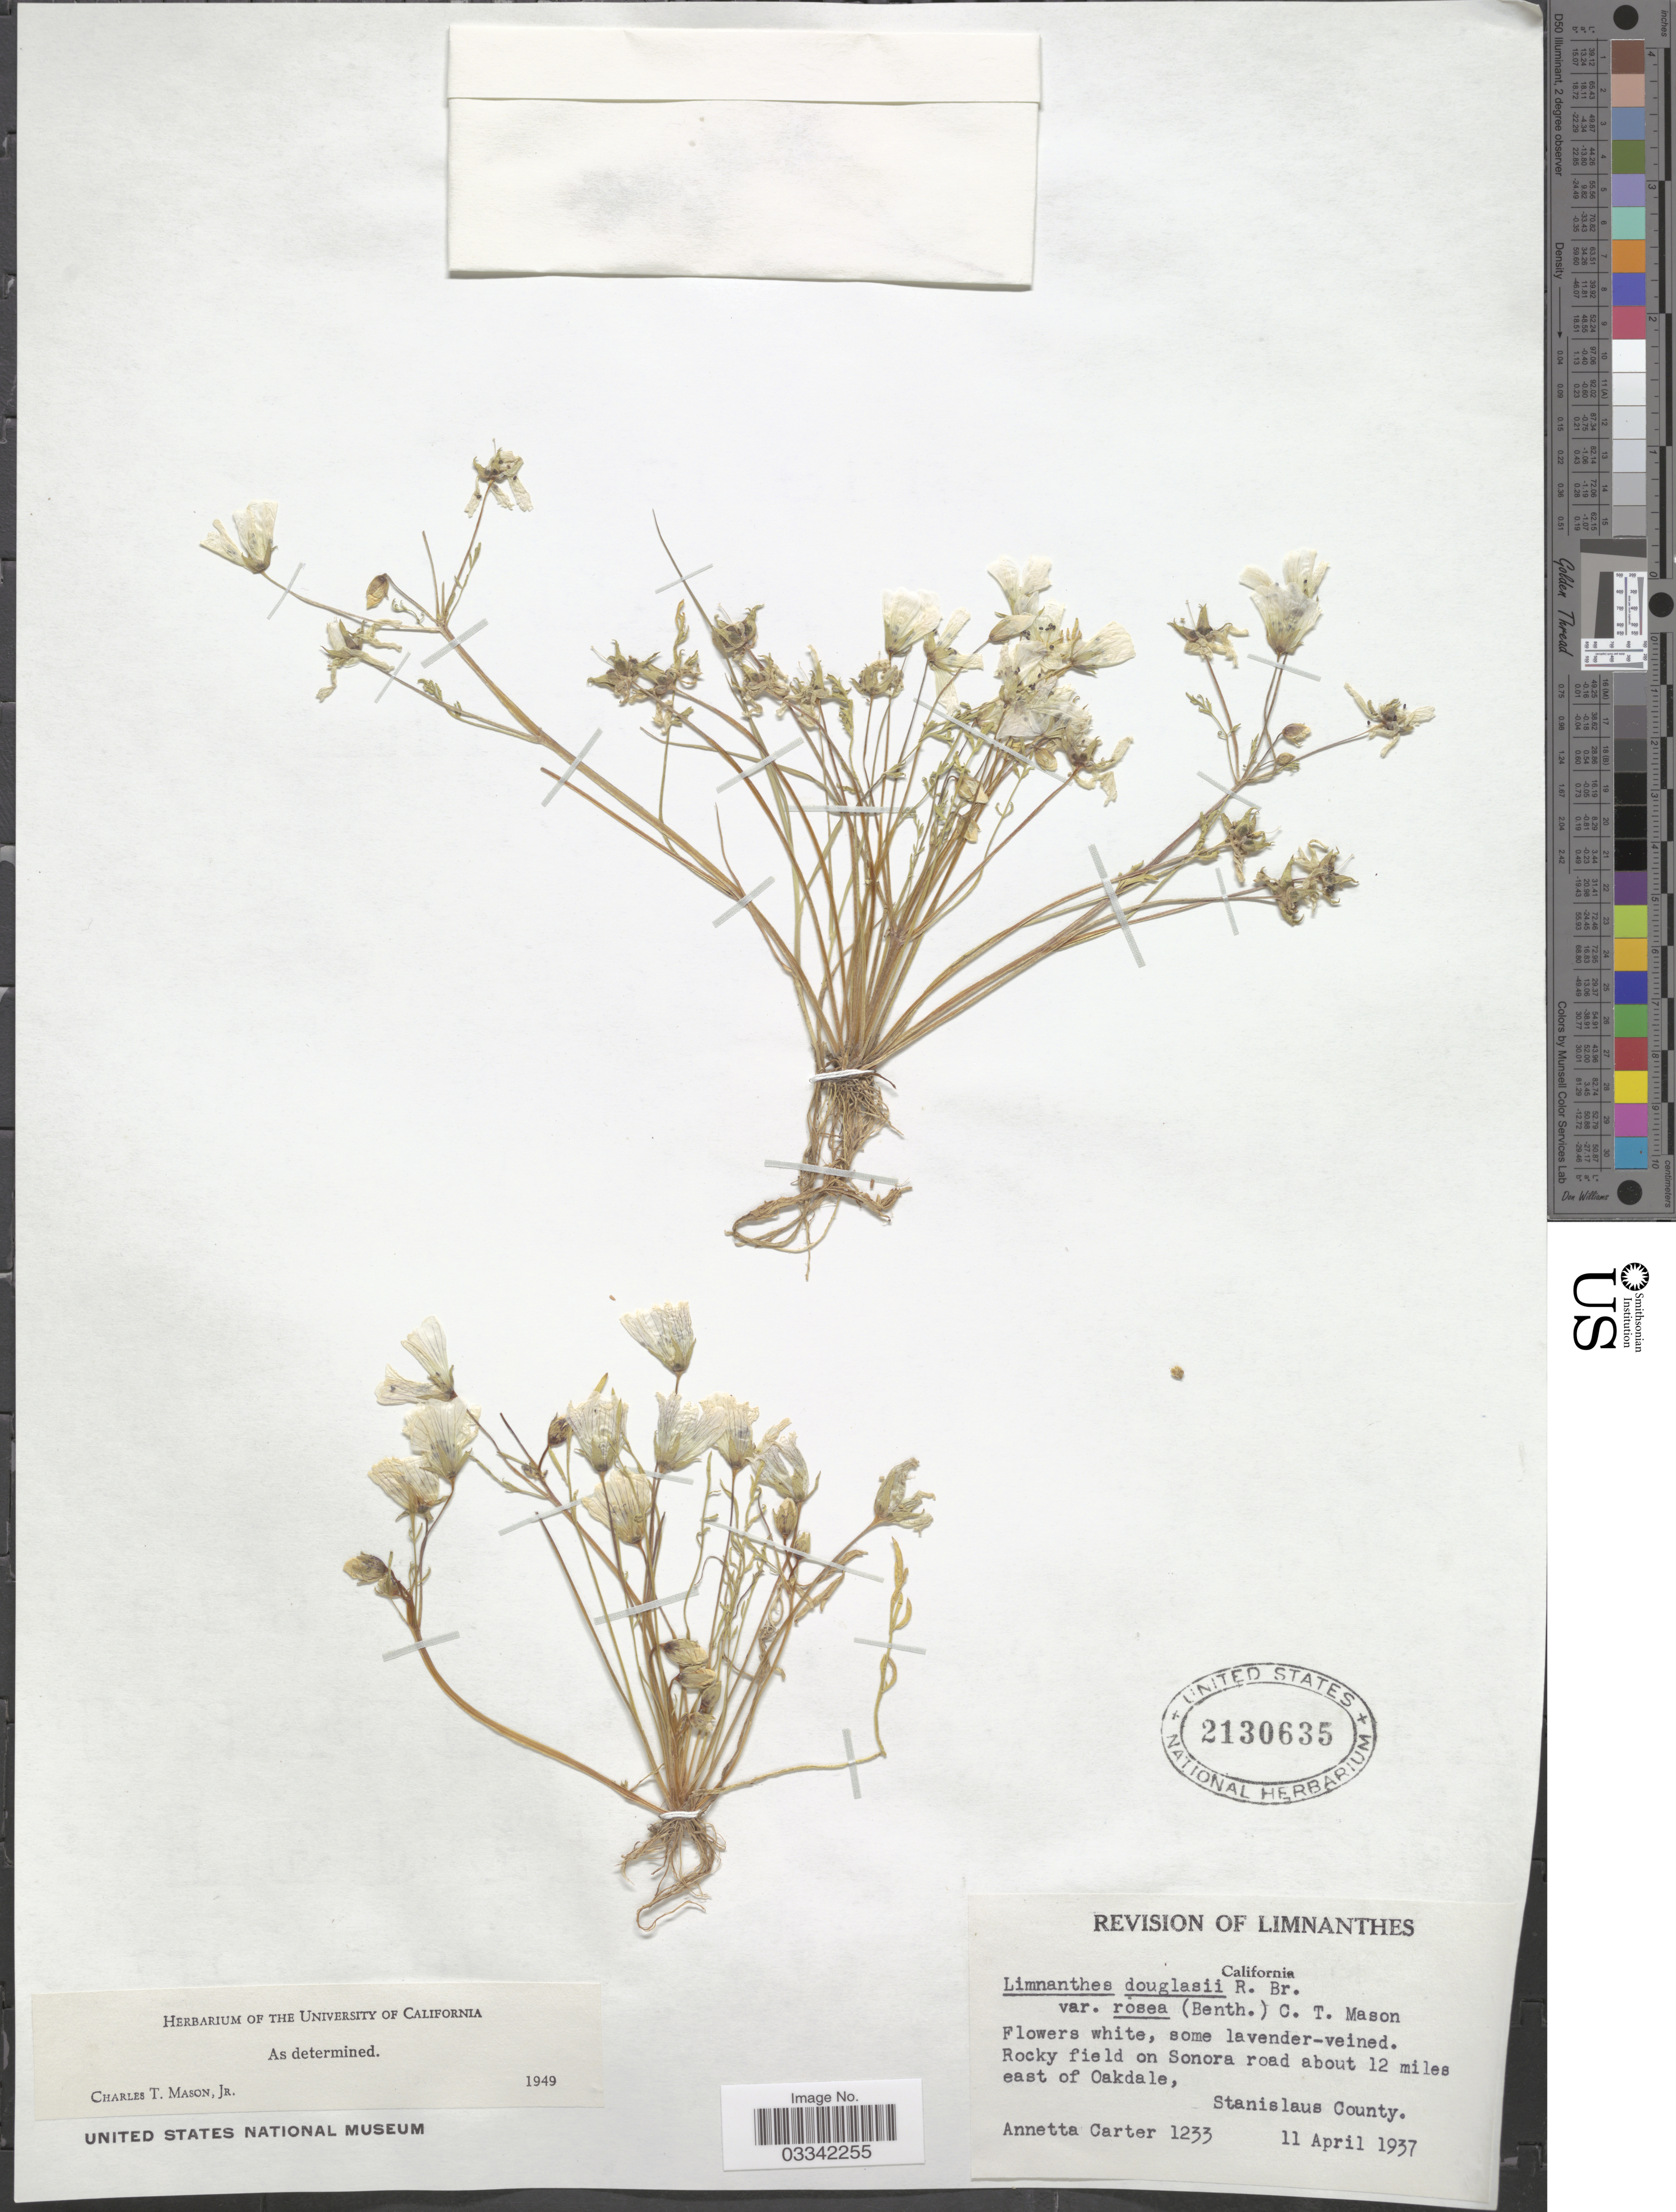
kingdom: Plantae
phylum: Tracheophyta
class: Magnoliopsida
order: Brassicales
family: Limnanthaceae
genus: Limnanthes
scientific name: Limnanthes douglasii var. rosea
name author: (Hartw. ex Benth.) Mason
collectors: A. Carter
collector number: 1233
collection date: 1937-04-11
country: United States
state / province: California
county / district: Stanislaus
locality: Rocky field on Sonora road about 12 miles east of Oakdale, Stanislaus County.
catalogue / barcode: US 2130635